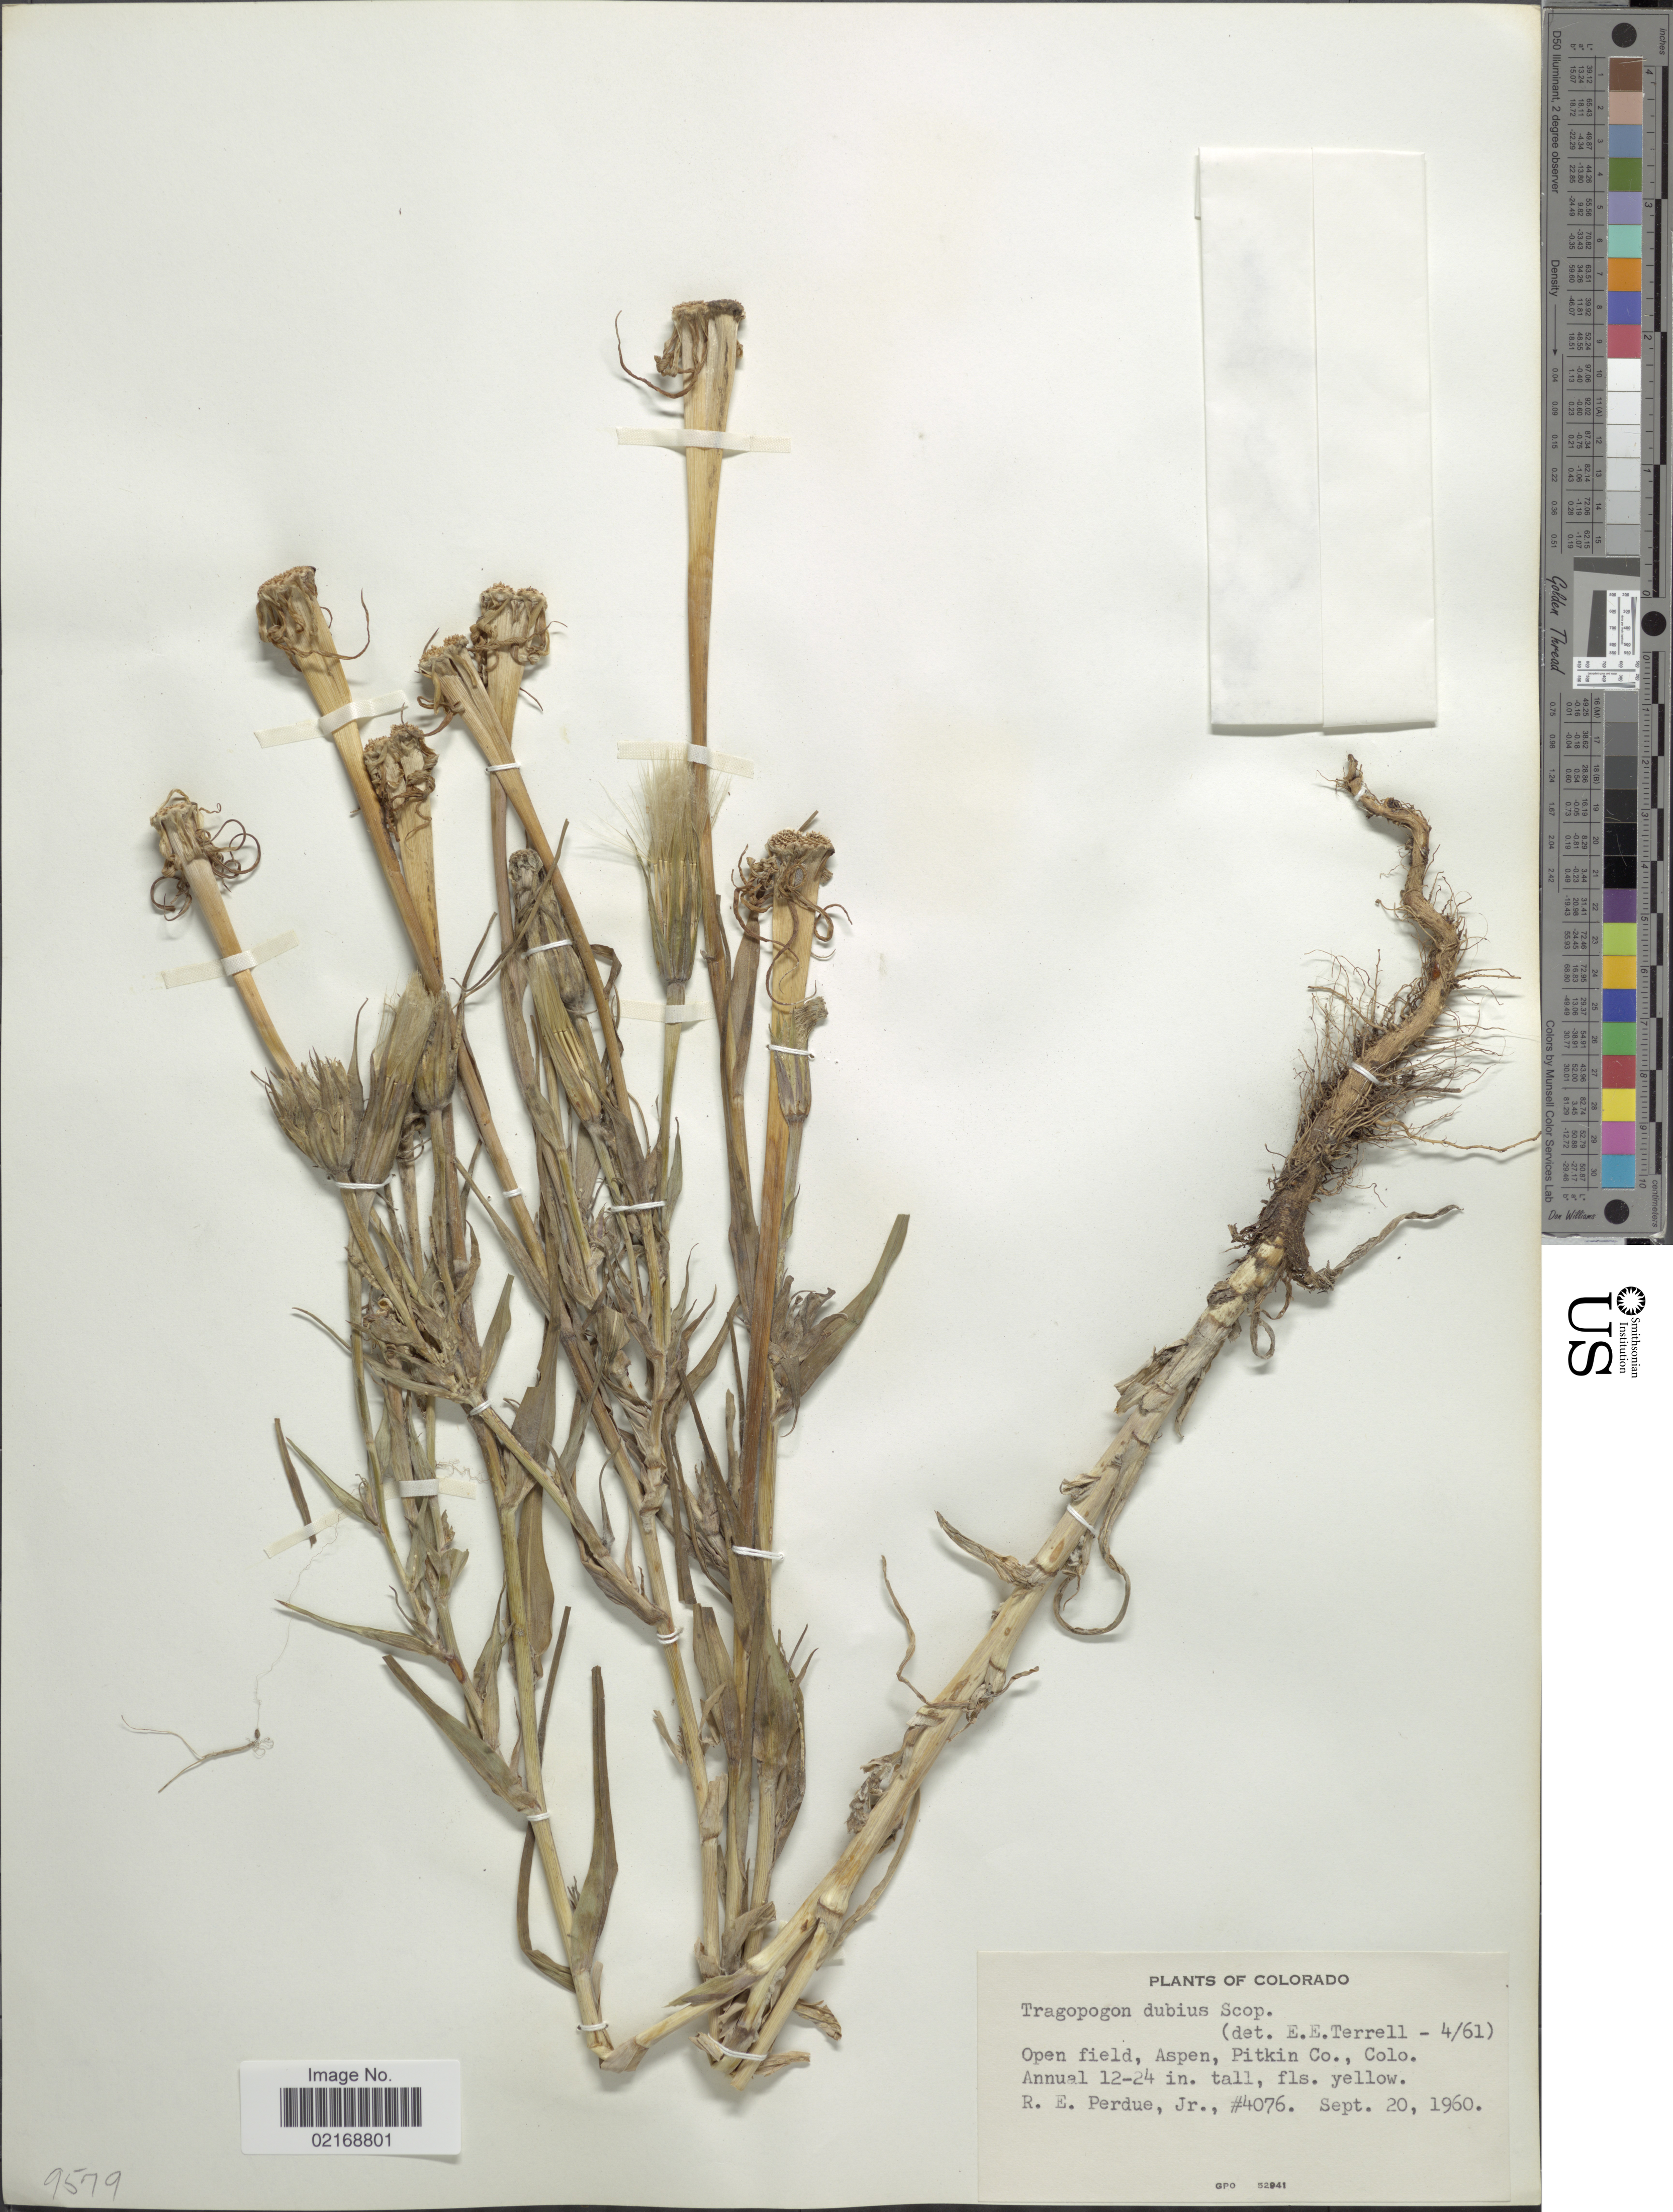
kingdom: Plantae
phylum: Tracheophyta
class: Magnoliopsida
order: Asterales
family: Asteraceae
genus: Tragopogon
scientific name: Tragopogon dubius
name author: Scop.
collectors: R. E. Perdue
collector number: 4076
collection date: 1960-09-20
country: United States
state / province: Colorado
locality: Aspen, Pitkin Co.